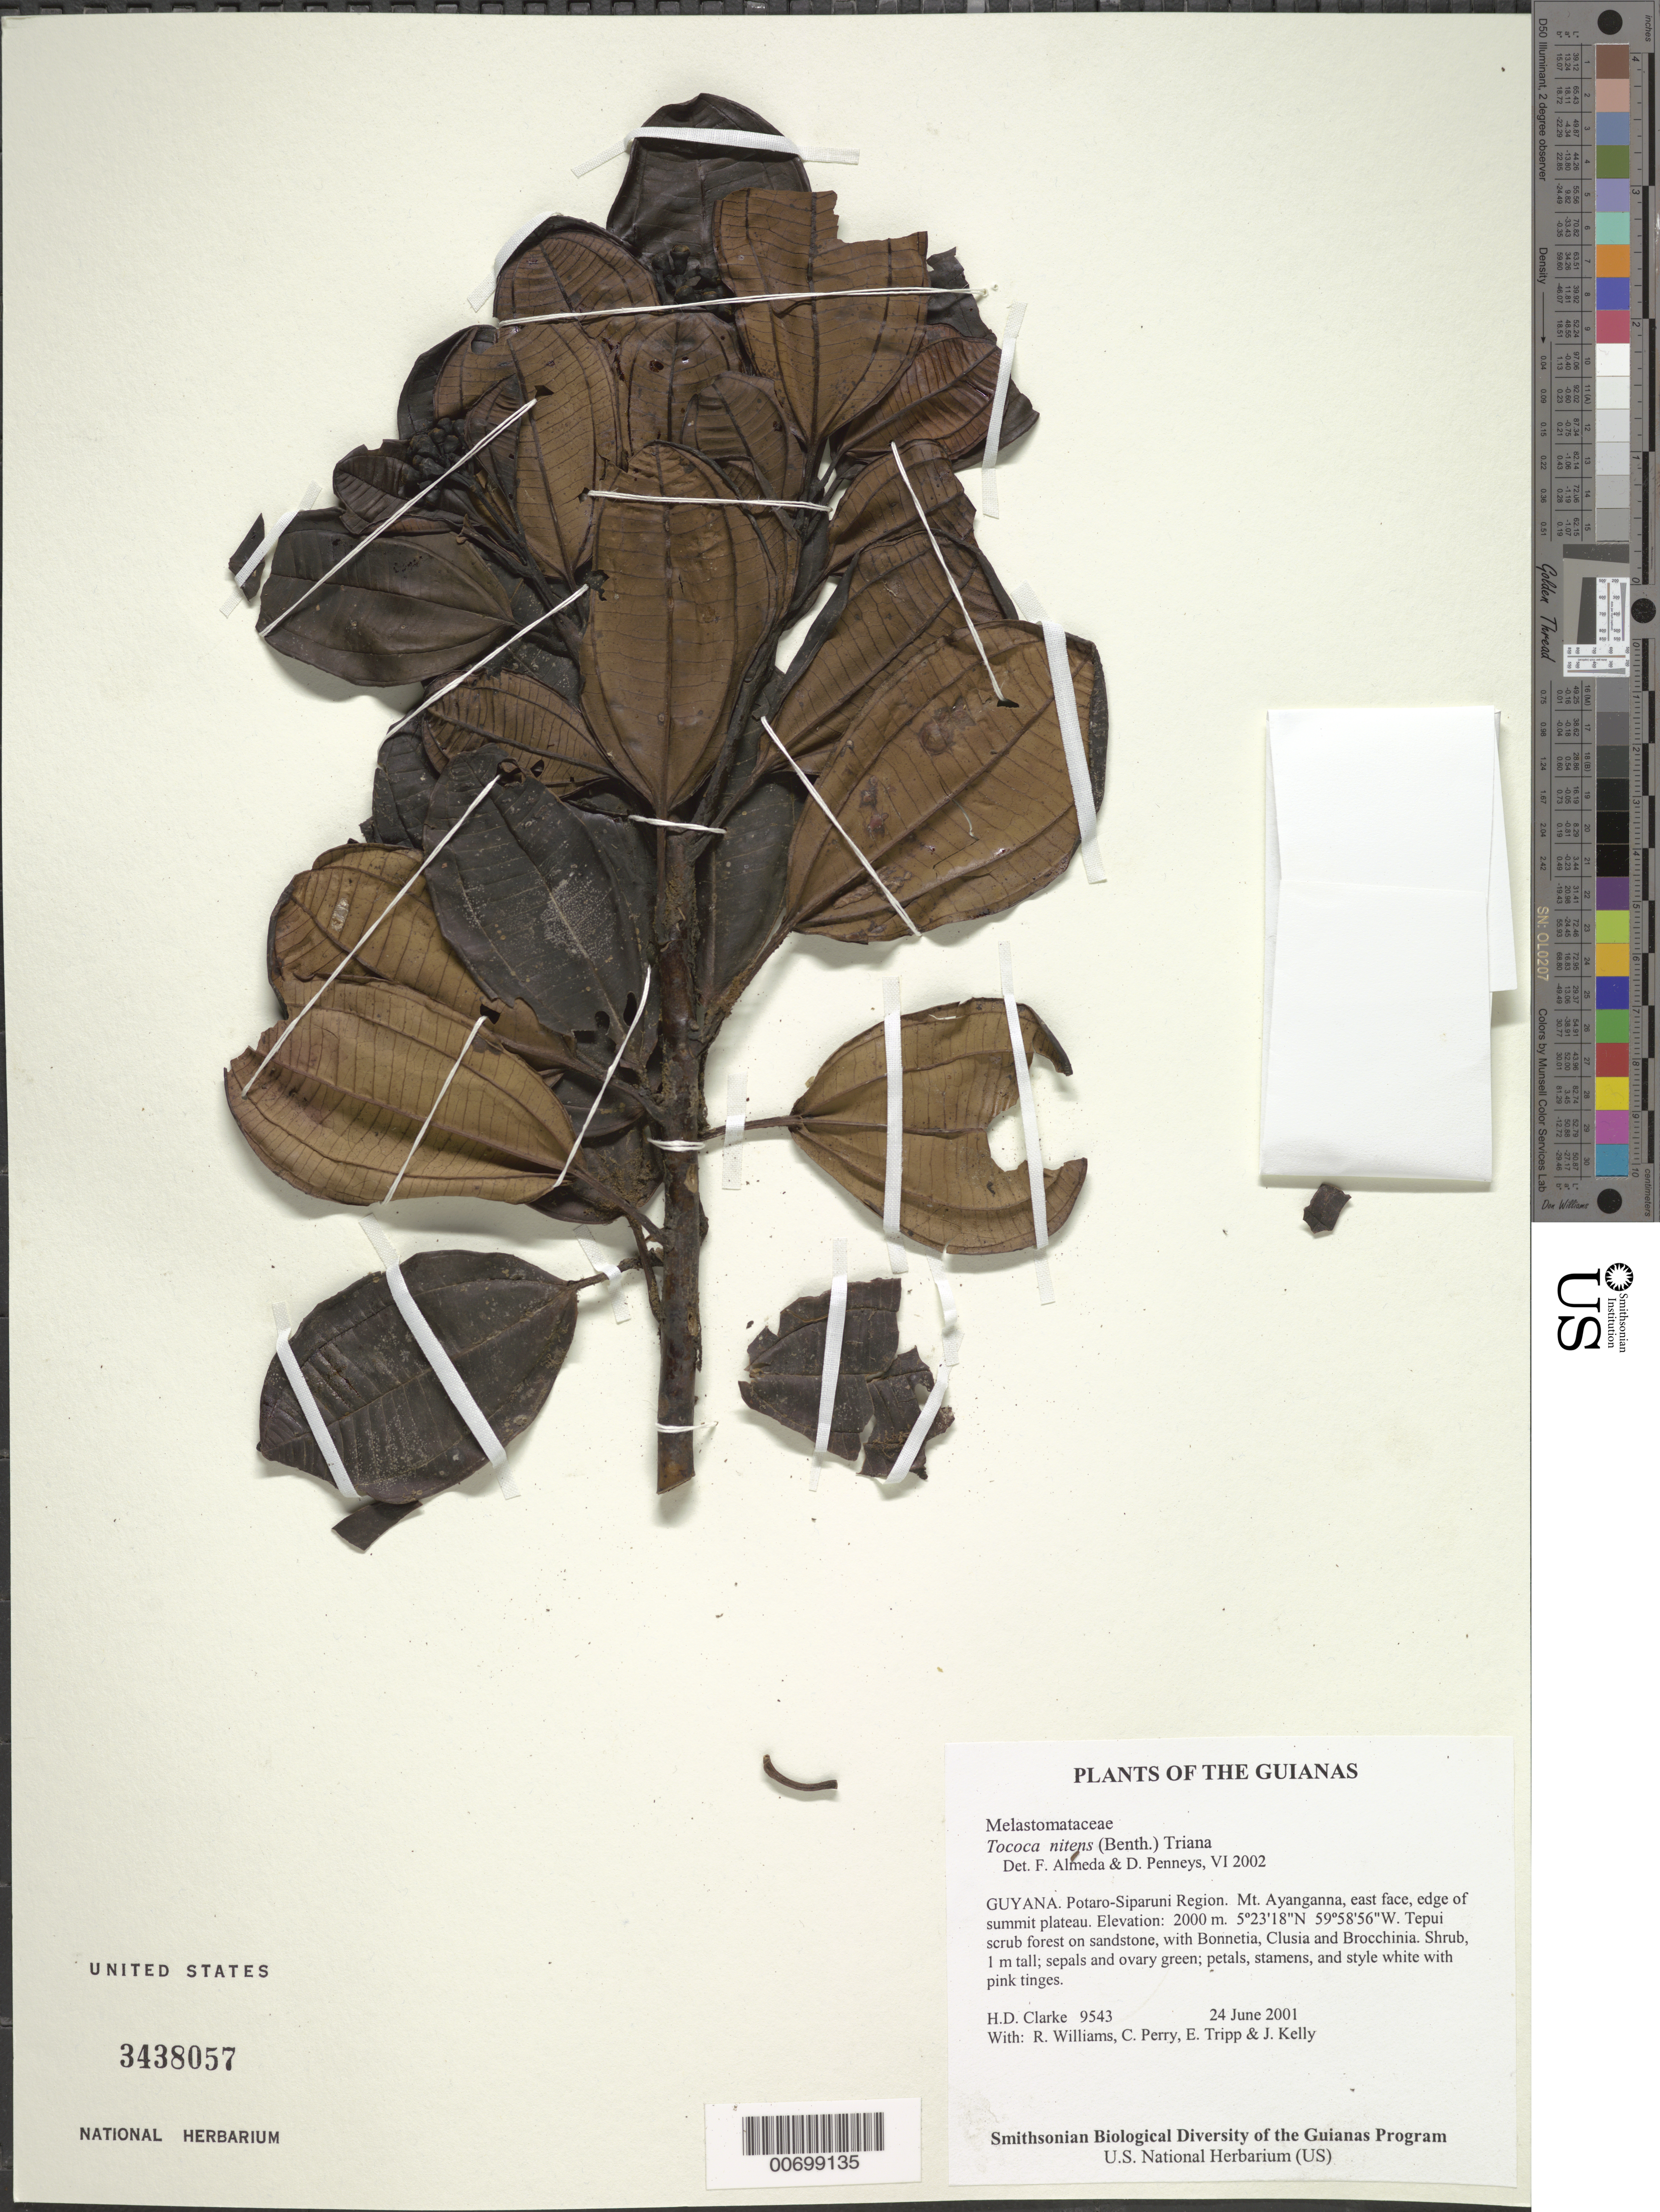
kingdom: Plantae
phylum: Tracheophyta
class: Magnoliopsida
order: Myrtales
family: Melastomataceae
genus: Tococa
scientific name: Tococa nitens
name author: (Benth.) Triana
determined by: Almeda, F.; Penneys, D. S.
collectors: H. D. Clarke, R. Williams, C. Perry, E. Tripp & J. Kelly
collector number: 9543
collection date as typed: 24 June 2001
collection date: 2001-06-24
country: Guyana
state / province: Potaro-Siparuni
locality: Mt. Ayanganna, east face, edge of summit plateau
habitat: Tepui scrub forest on sandstone, with Bonnetia, Clusia and Brocchinia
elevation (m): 2000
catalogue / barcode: US 3438057